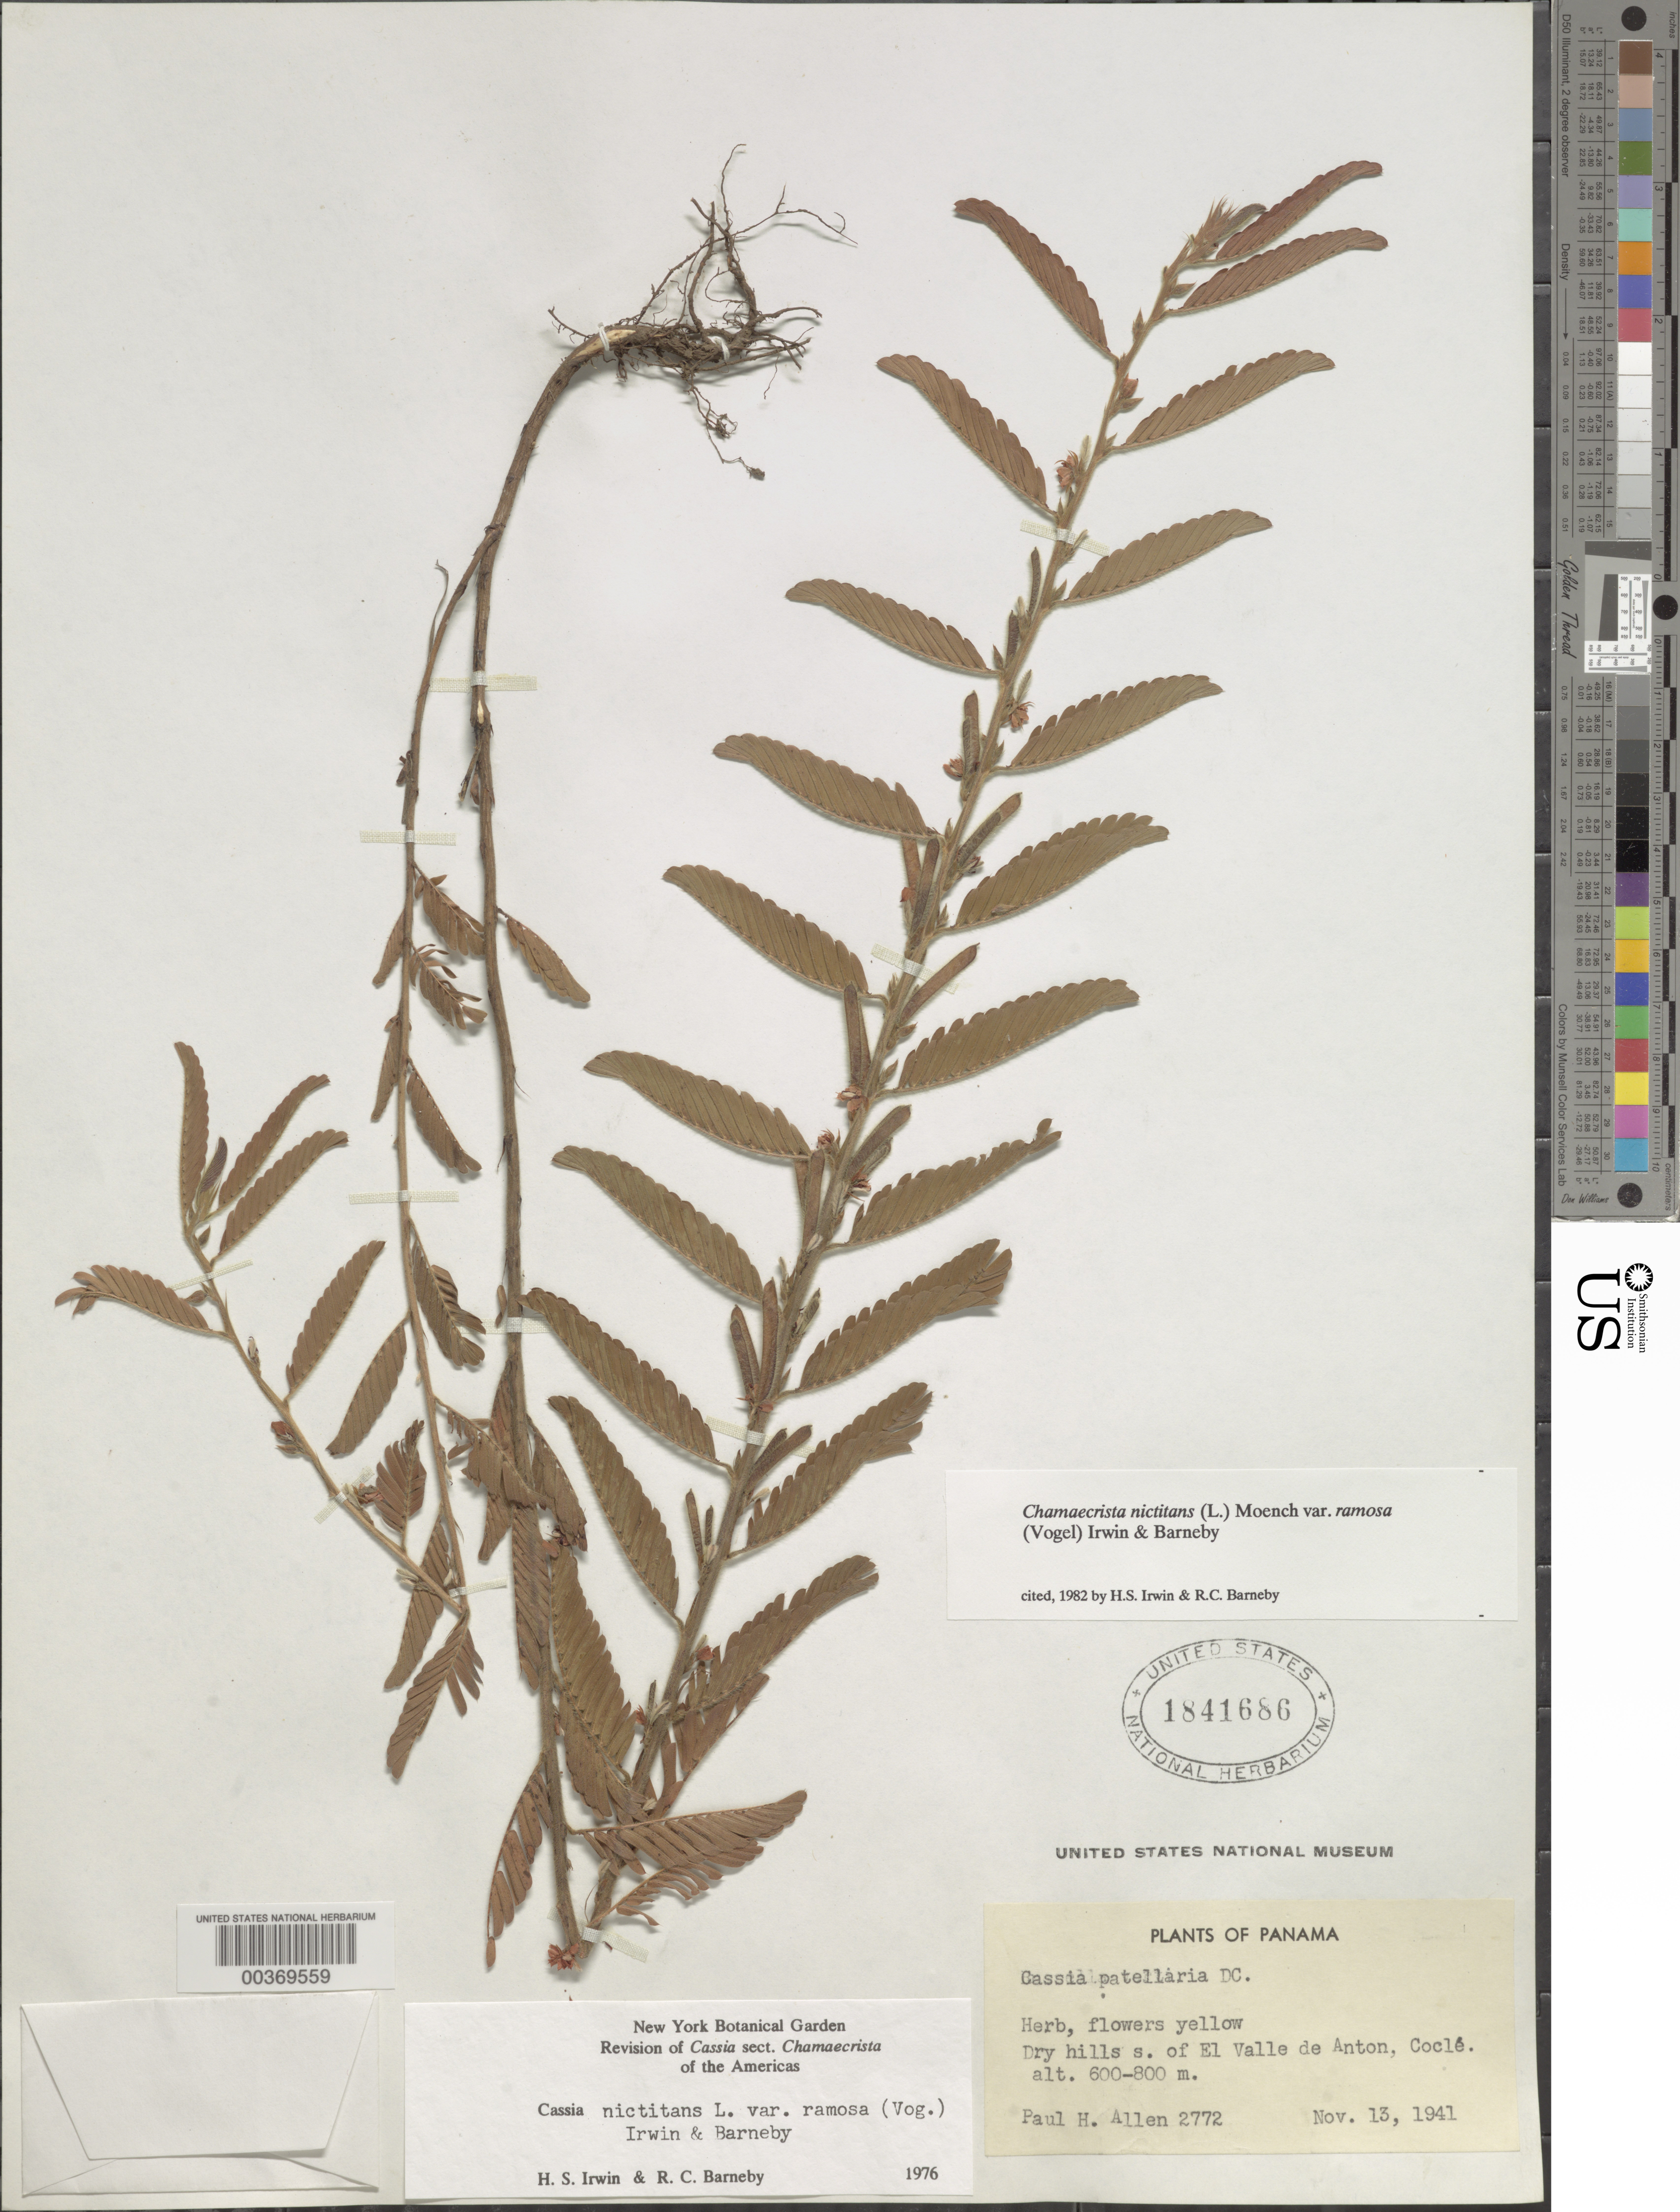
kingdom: Plantae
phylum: Tracheophyta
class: Magnoliopsida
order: Fabales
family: Fabaceae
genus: Chamaecrista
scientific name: Chamaecrista nictitans var. ramosa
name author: (Vogel) H.S. Irwin & Barneby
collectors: P. H. Allen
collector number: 2772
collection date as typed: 13 Nov 1941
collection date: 1941-11-13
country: Panama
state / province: Coclé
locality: S of el Valle De Anton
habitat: Dry hills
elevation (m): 600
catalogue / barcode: US 1841686